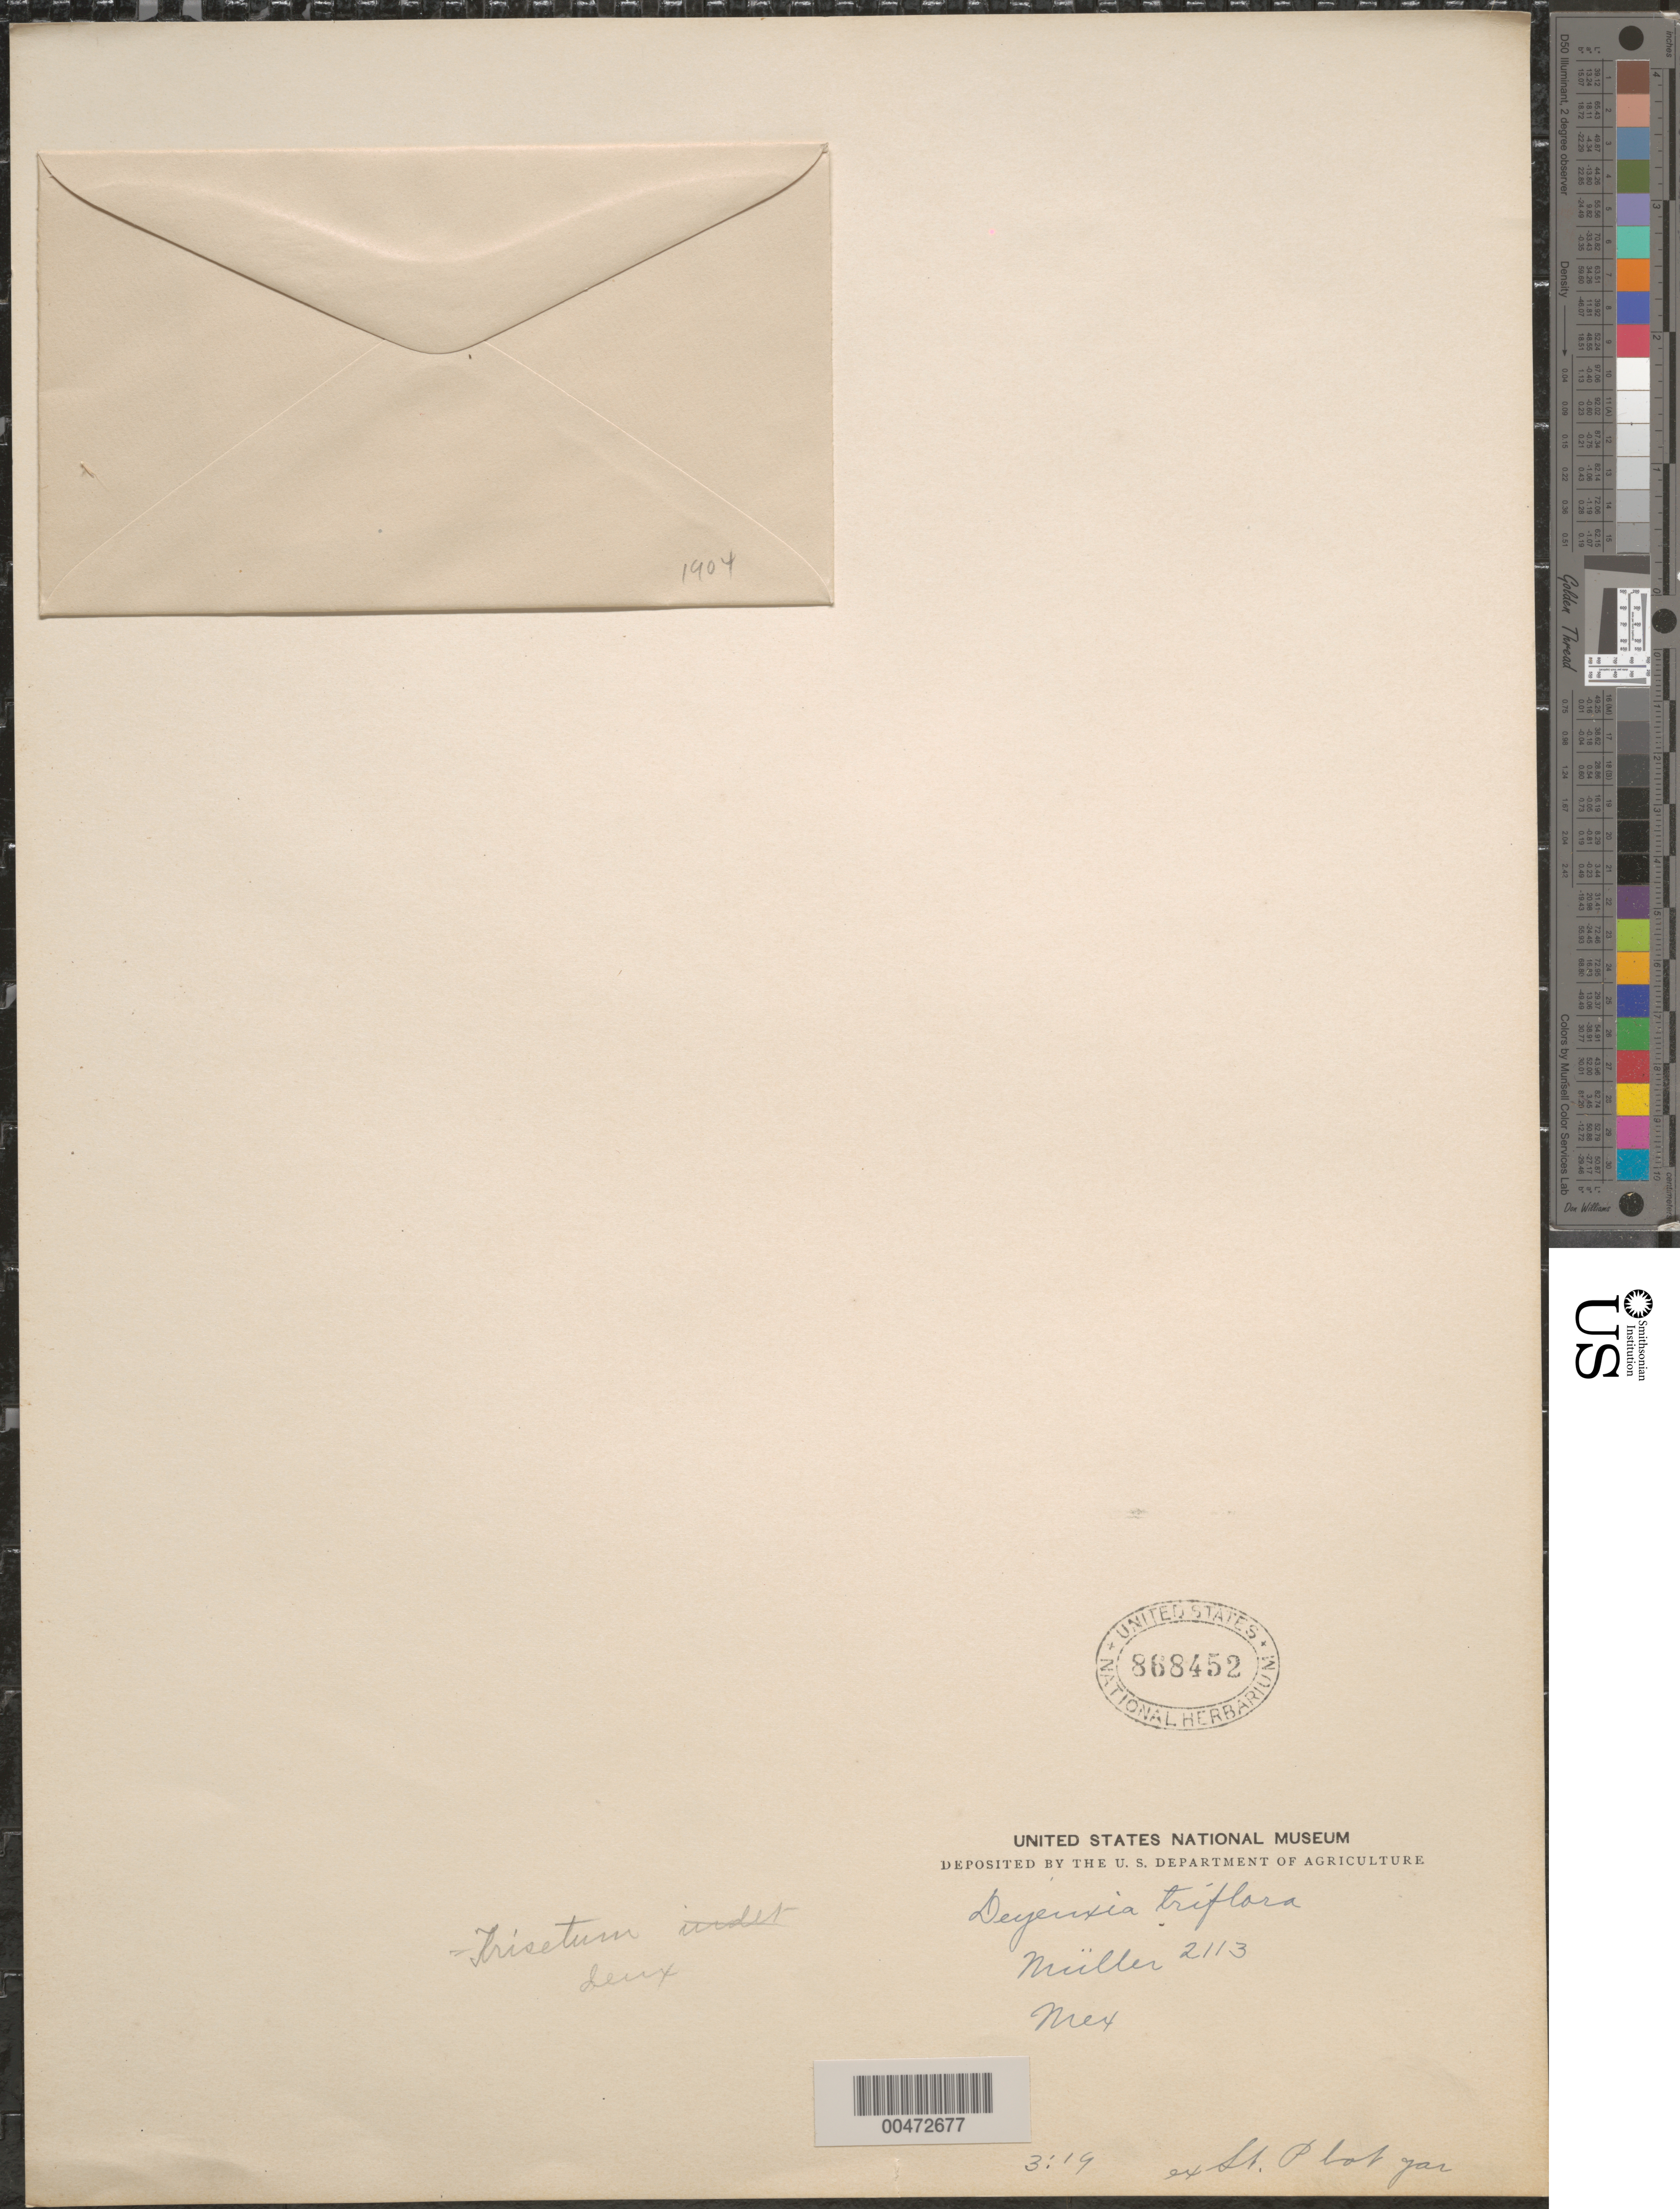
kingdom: Plantae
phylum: Tracheophyta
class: Liliopsida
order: Poales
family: Poaceae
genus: Trisetum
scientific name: Trisetum deyeuxioides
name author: (Kunth) Kunth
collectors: -. Mller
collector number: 2113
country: Mexico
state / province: Durango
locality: San Ramon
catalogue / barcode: US 868452